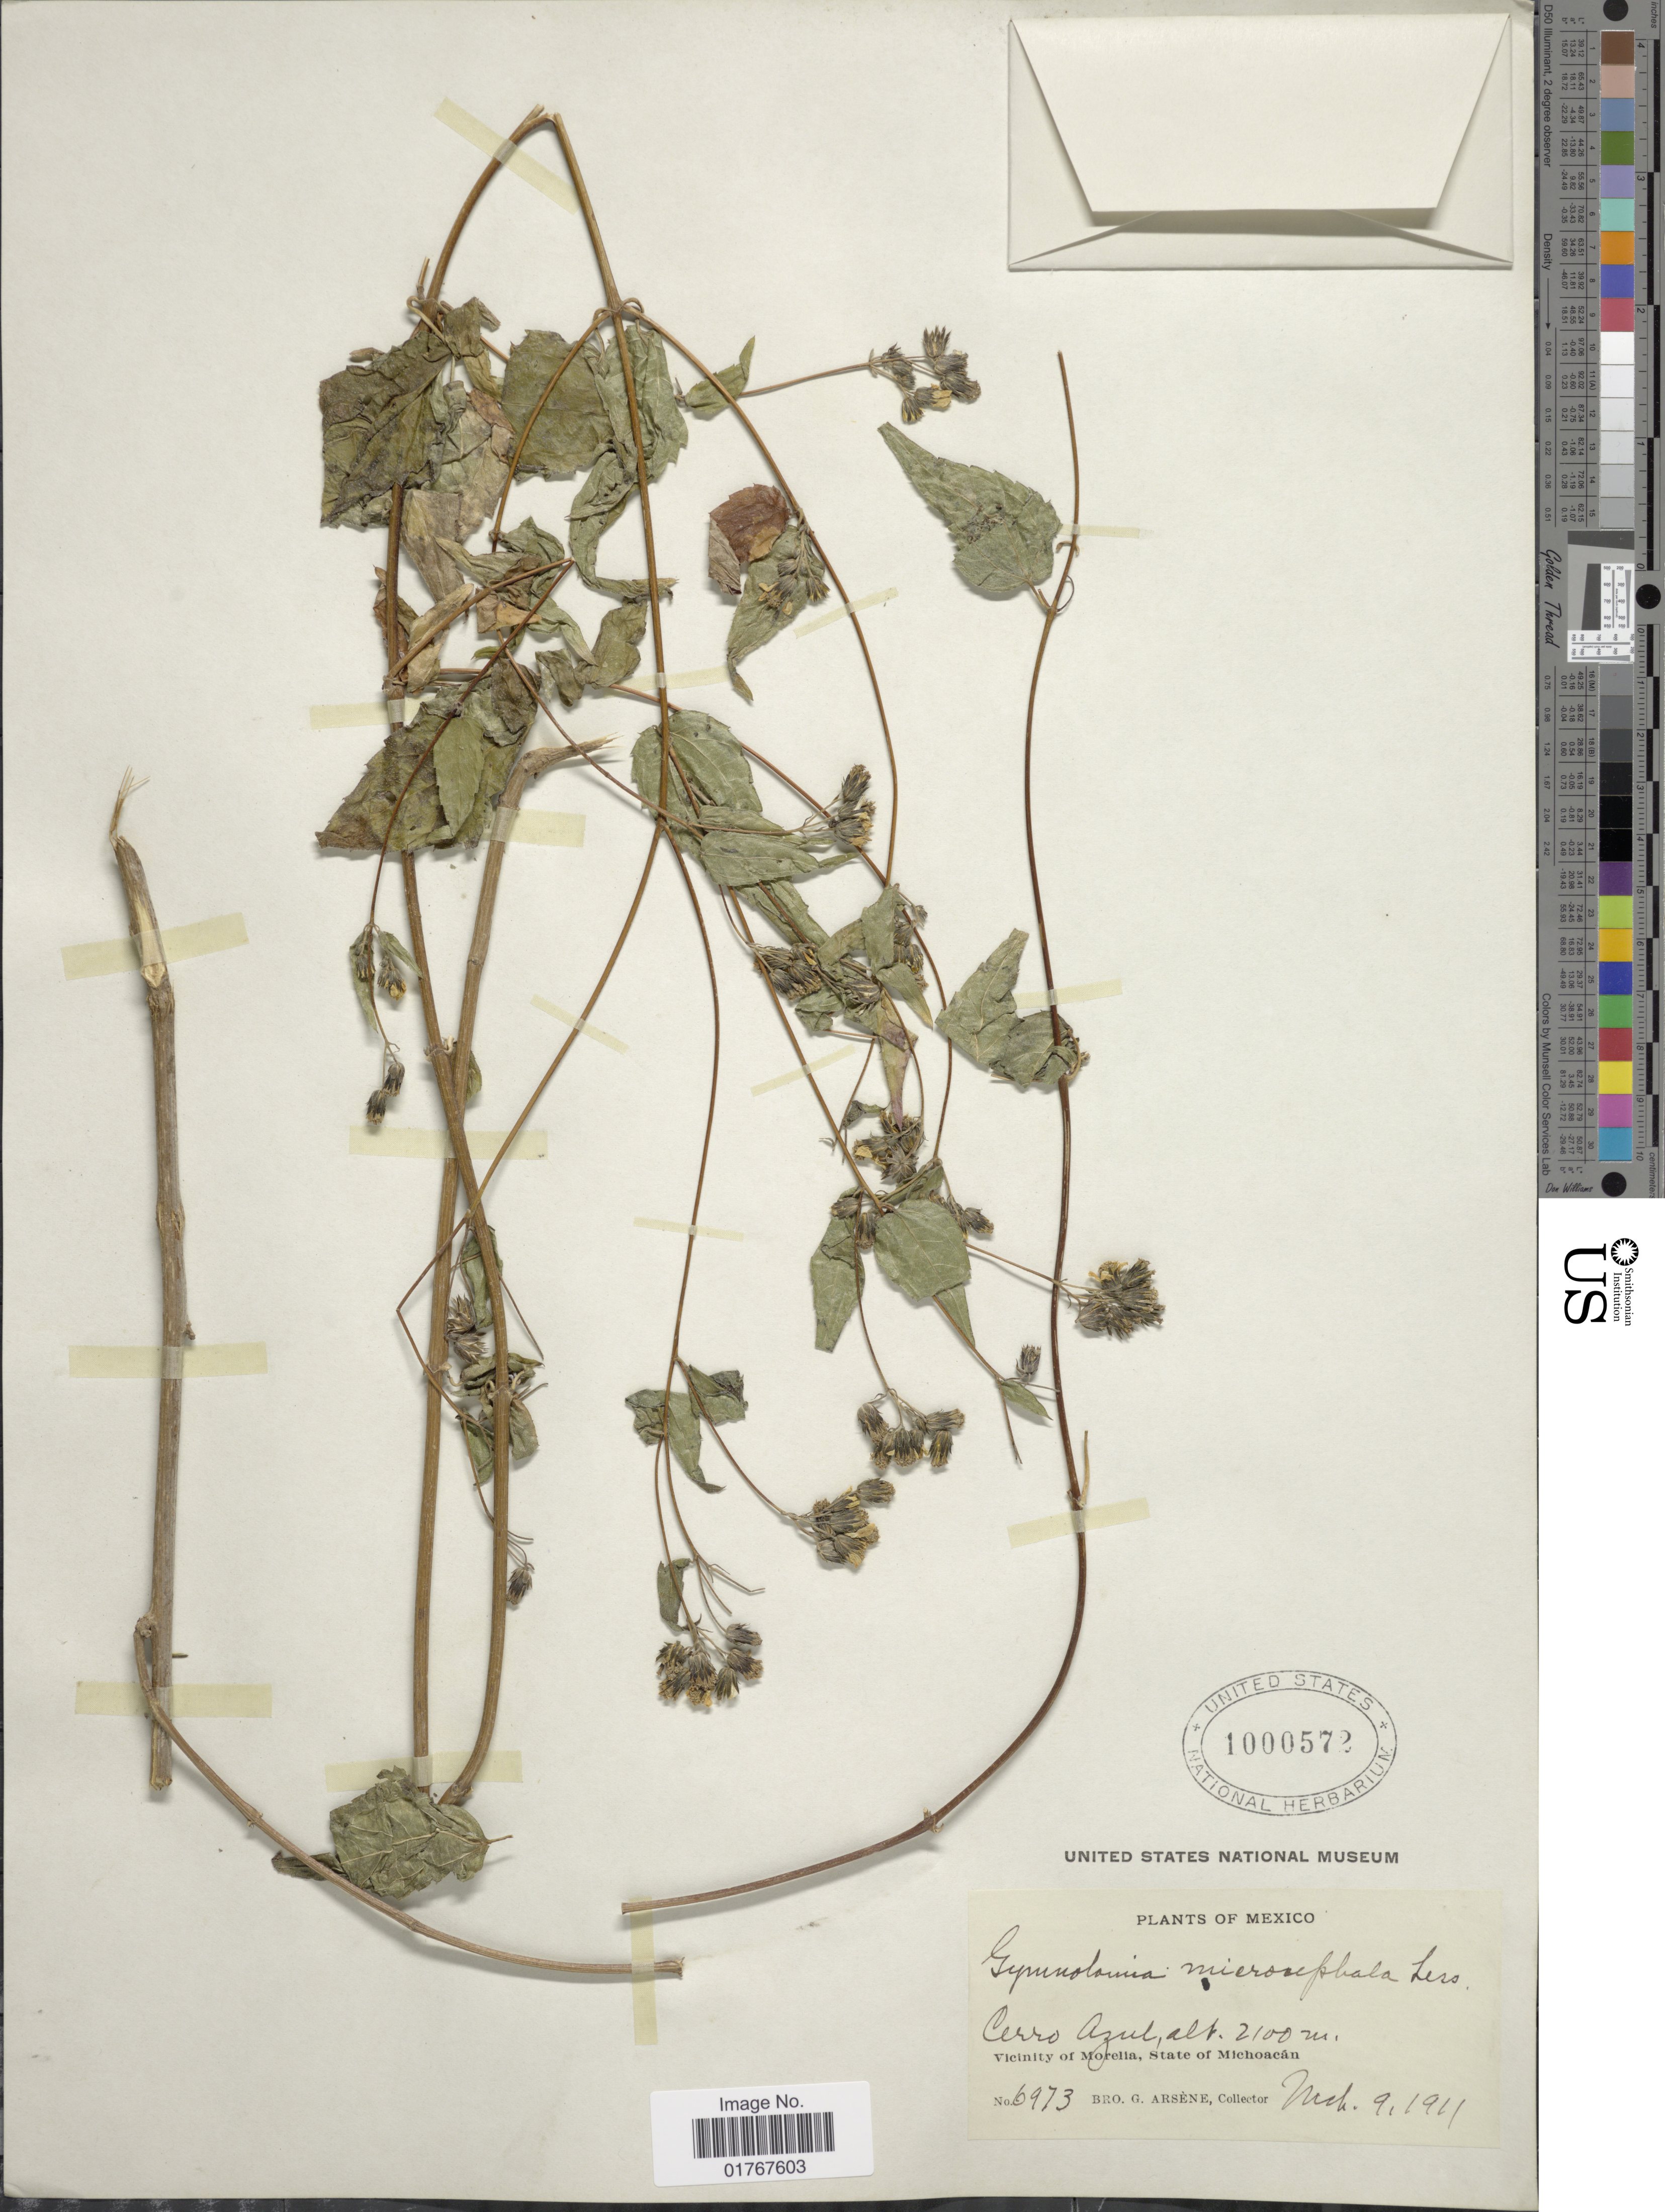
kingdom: Plantae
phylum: Tracheophyta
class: Magnoliopsida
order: Asterales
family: Asteraceae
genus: Viguiera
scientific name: Viguiera cordata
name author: (Hook. & Arn.) D'Arcy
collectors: Bro. G. Arsène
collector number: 6973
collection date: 1911-03-09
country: Mexico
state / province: Michoacán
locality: Cerro Azul, Vicinity of Morelia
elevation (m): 2100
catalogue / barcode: US 1000572